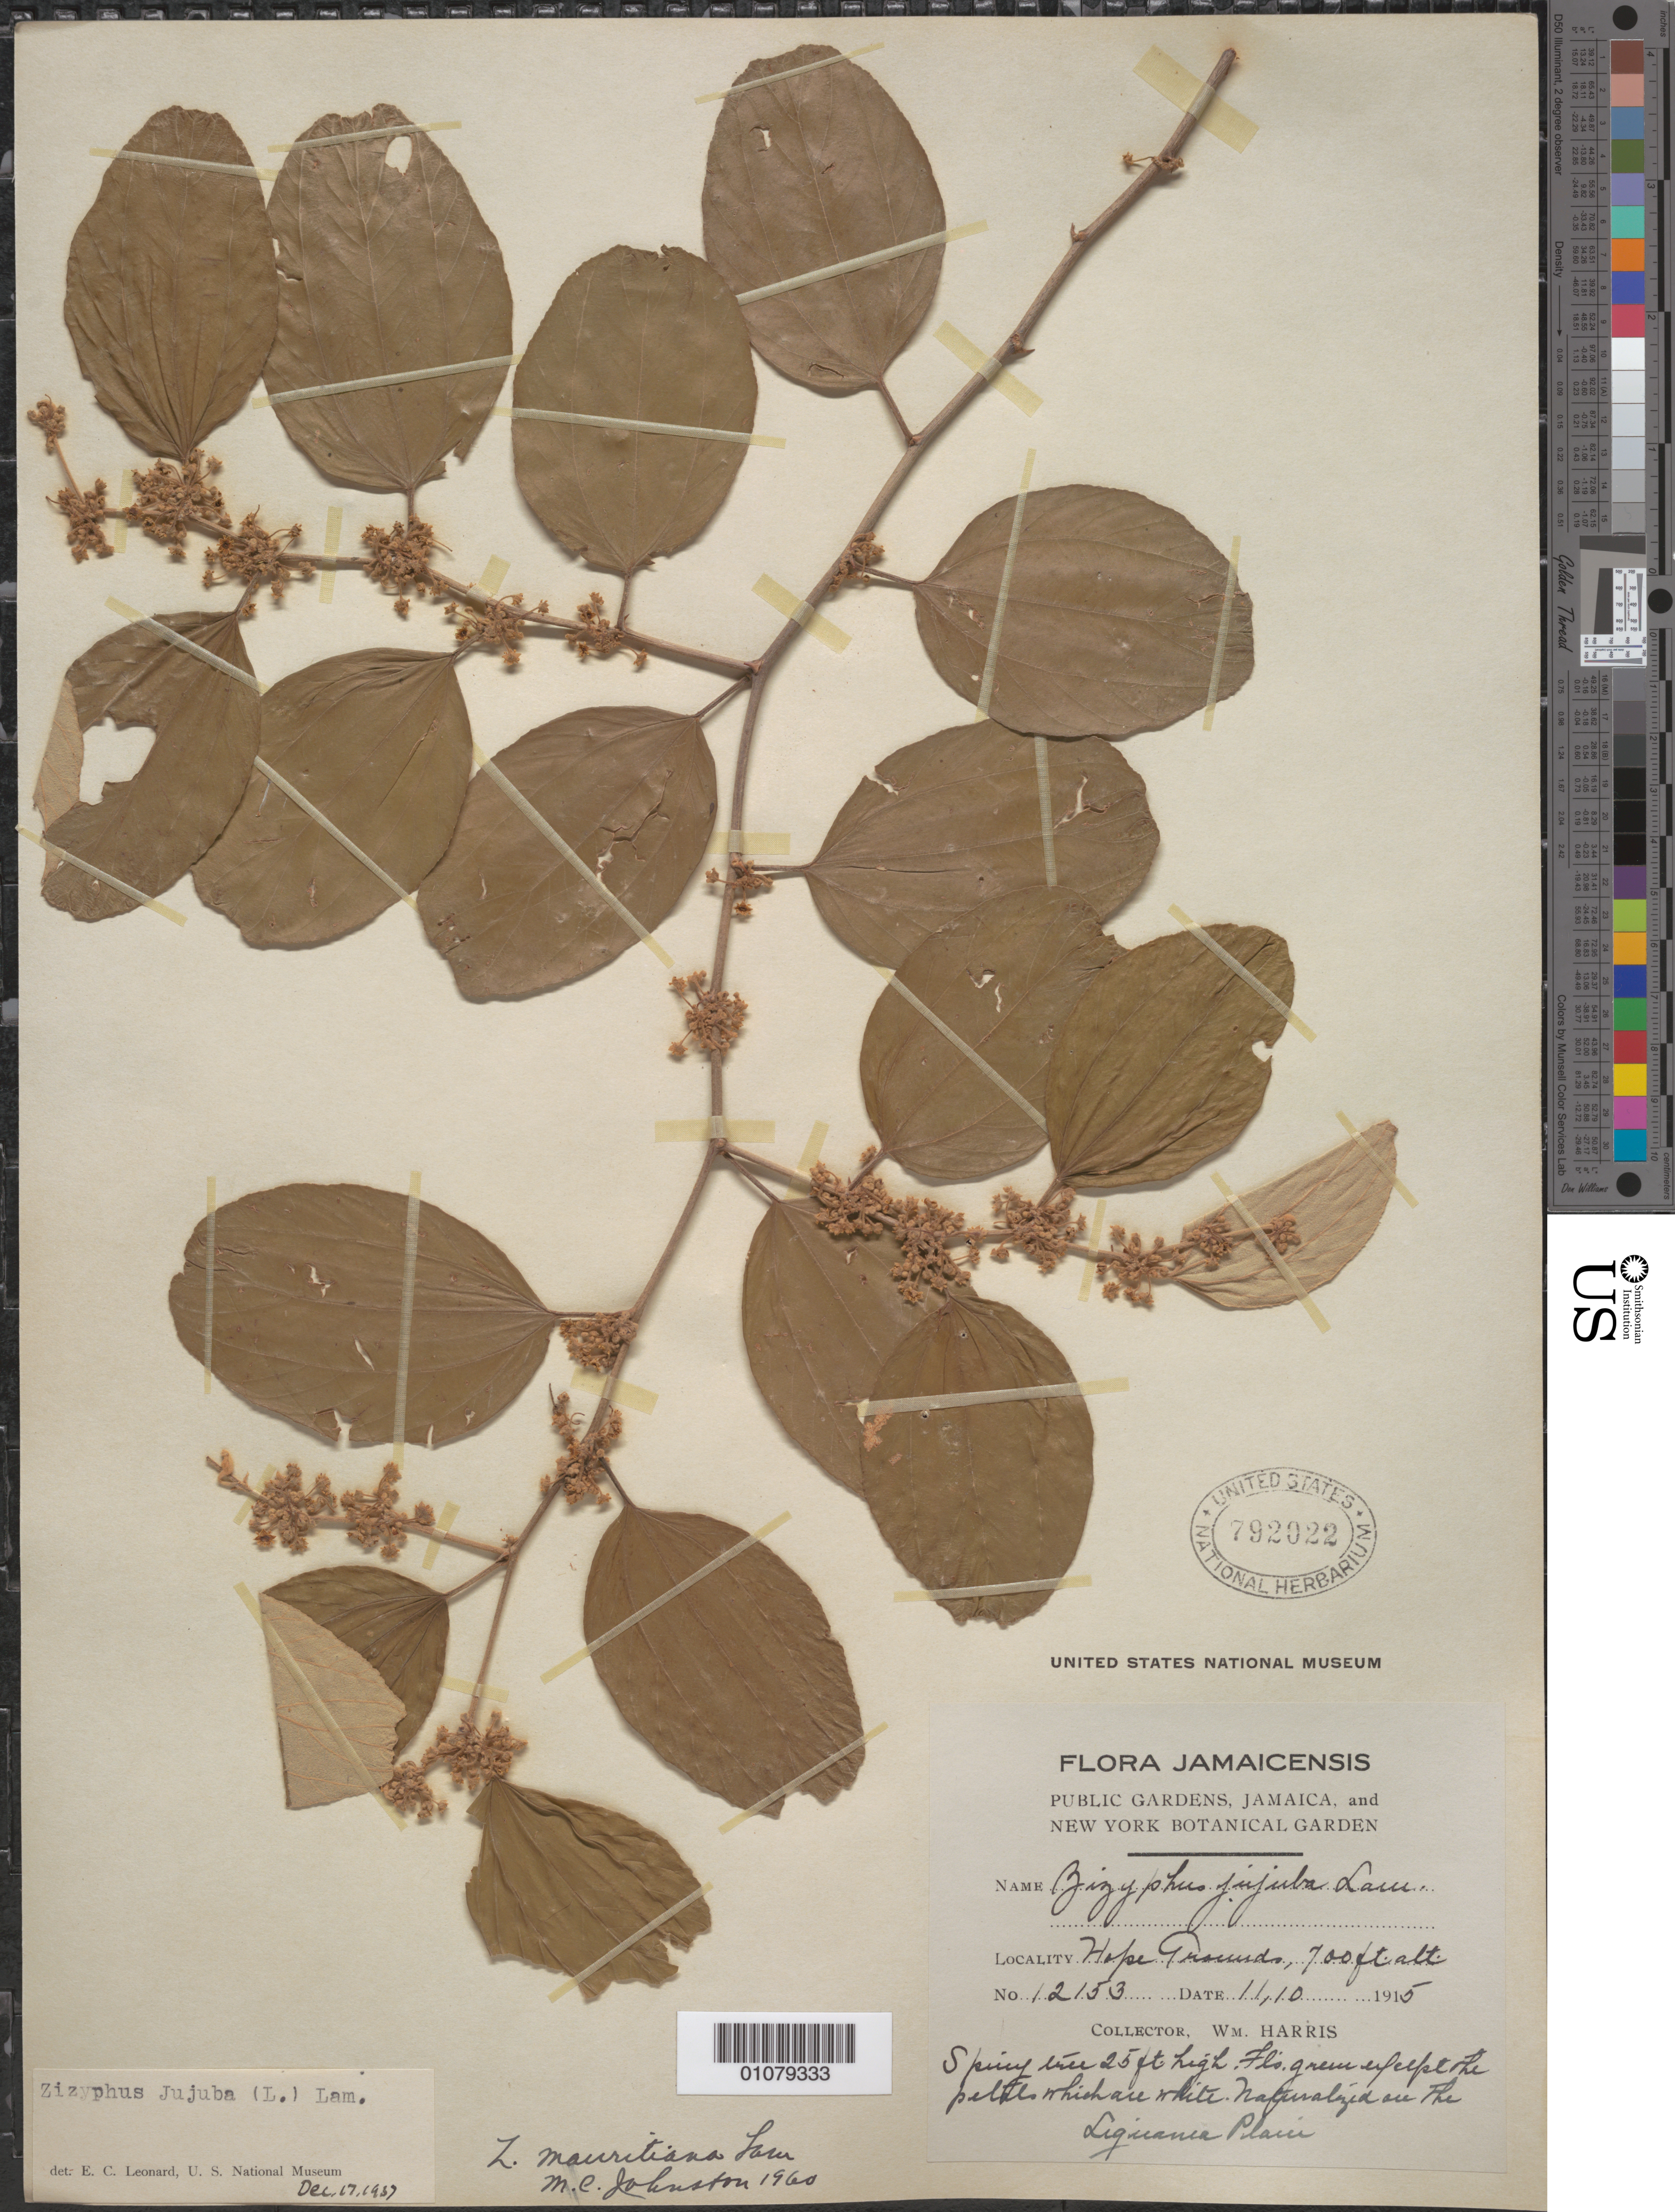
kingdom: Plantae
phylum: Tracheophyta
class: Magnoliopsida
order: Rosales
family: Rhamnaceae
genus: Ziziphus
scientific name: Ziziphus mauritiana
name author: Lam.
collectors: W. Harris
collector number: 12153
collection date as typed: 11 Oct 1915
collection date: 1915-10-11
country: Jamaica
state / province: Kingston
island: Jamaica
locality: Hope Grounds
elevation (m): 213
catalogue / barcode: US 792022